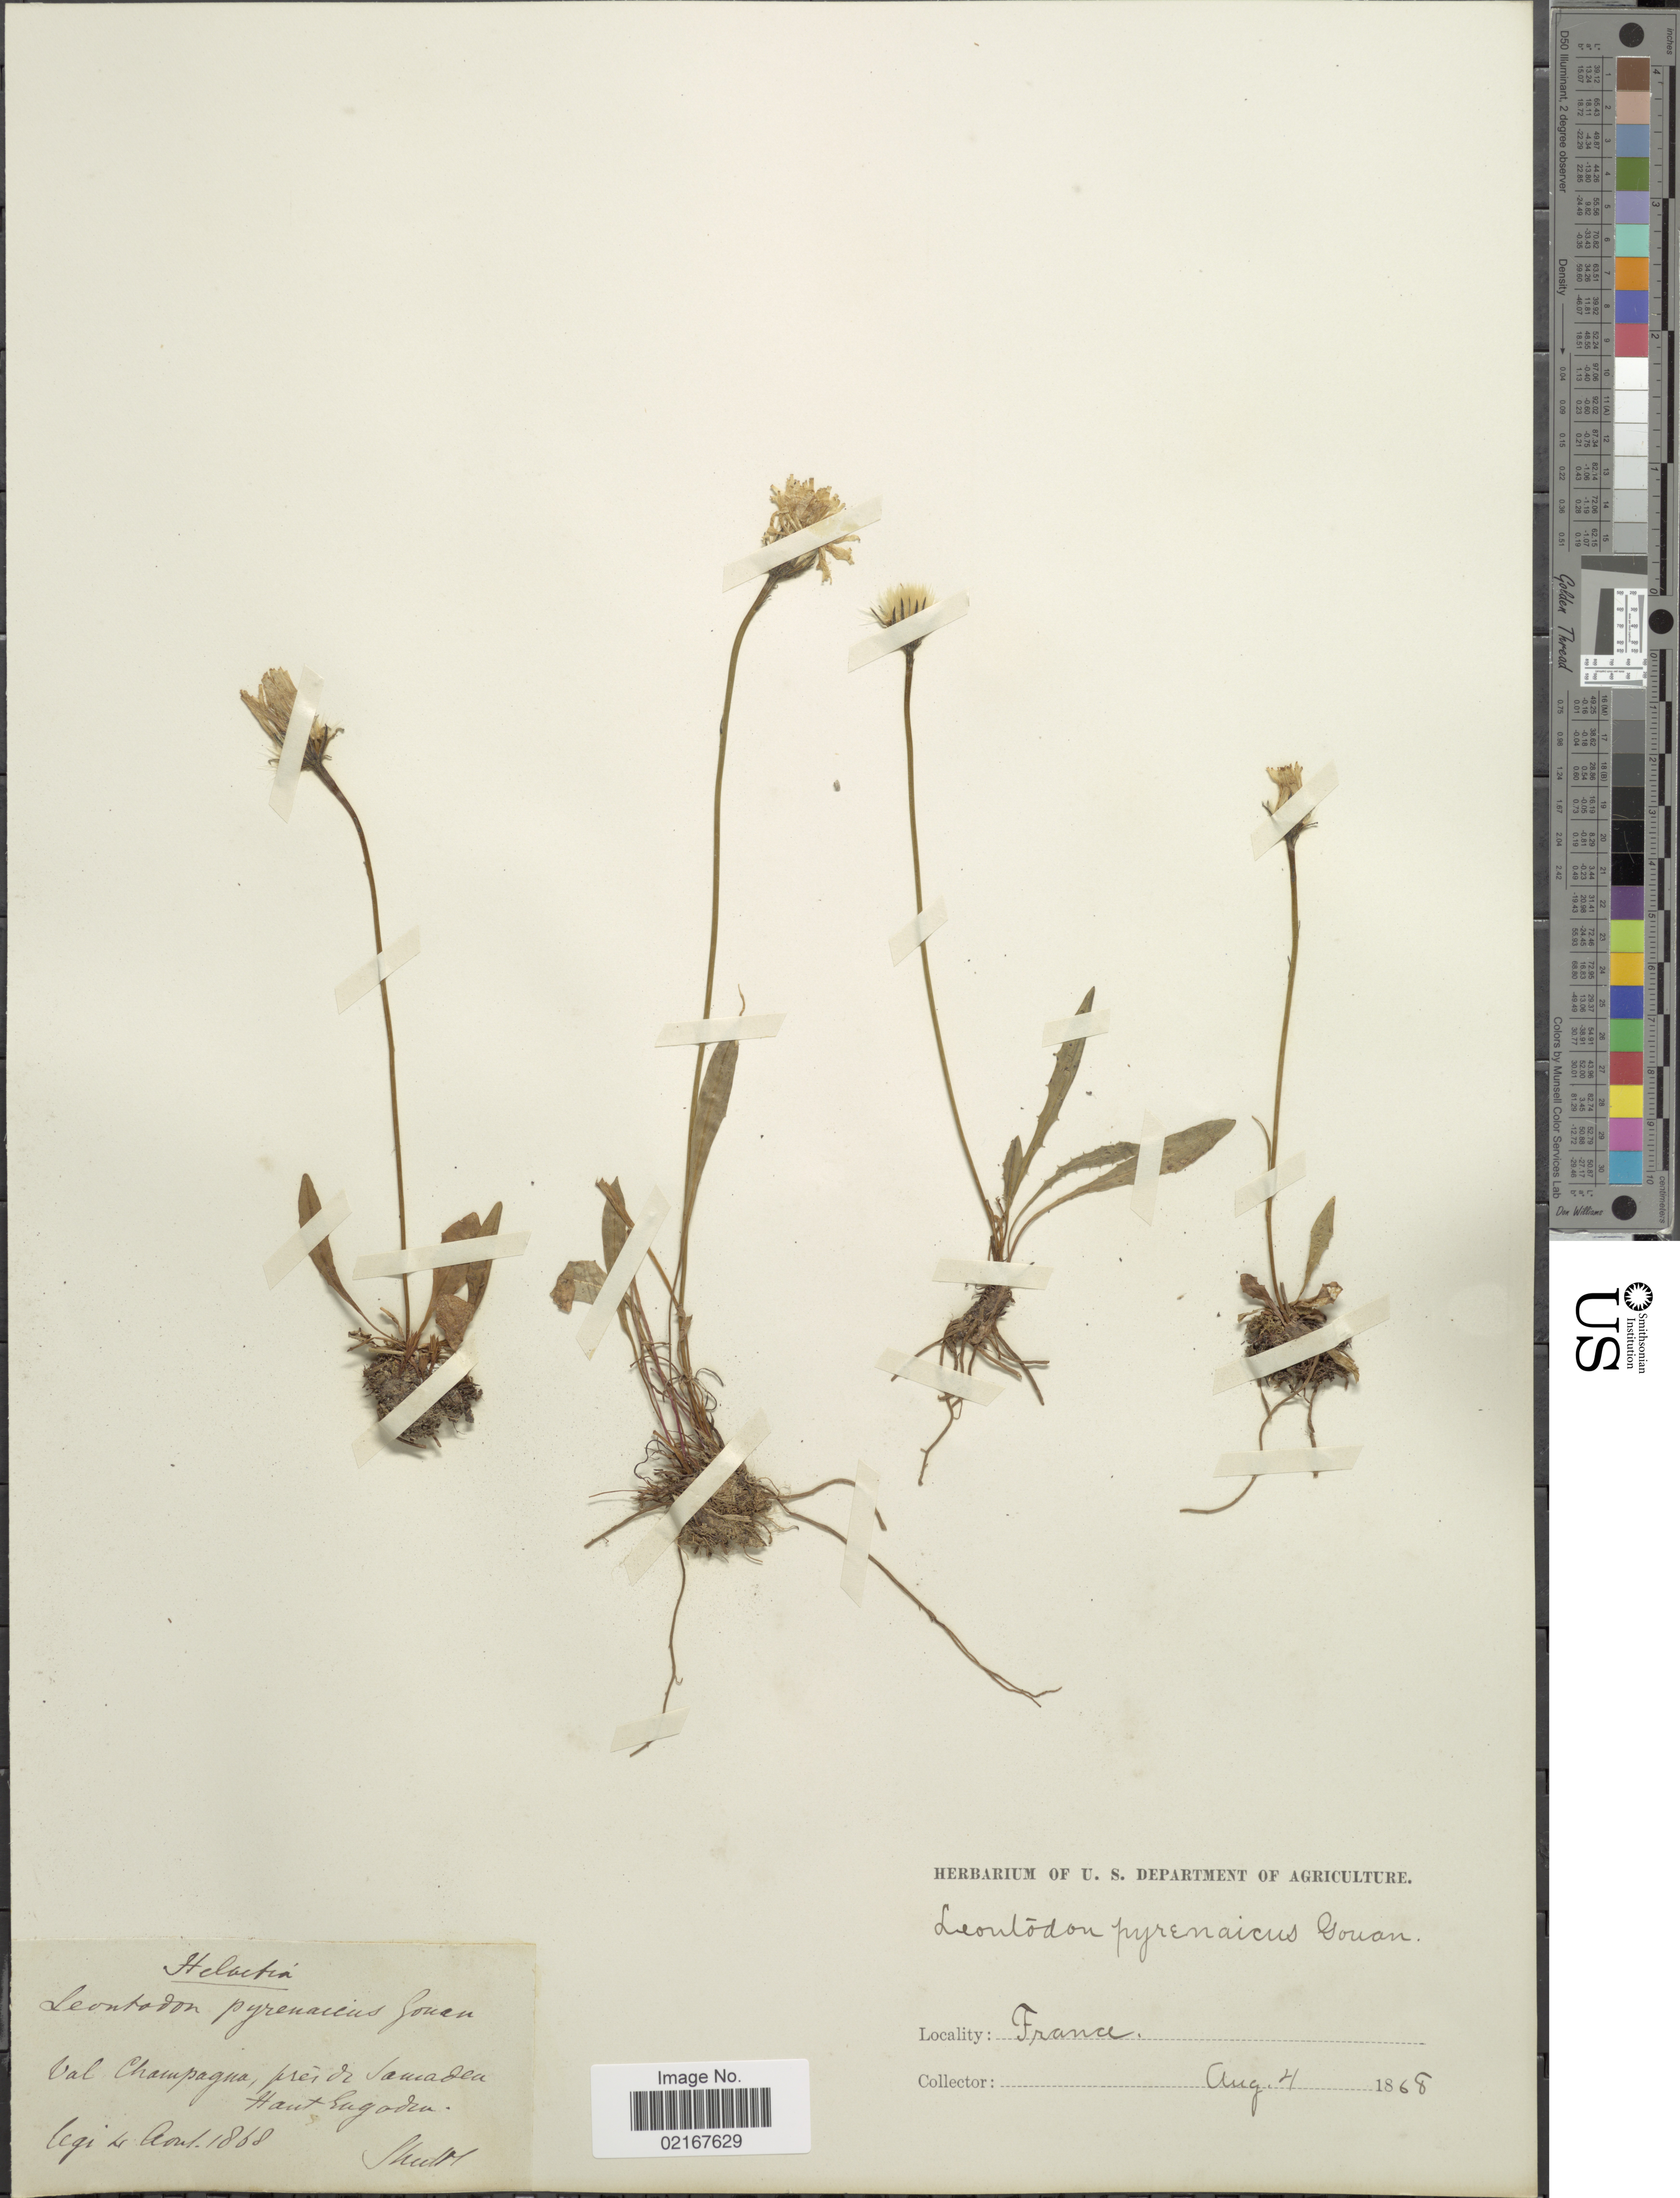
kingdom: Plantae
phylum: Tracheophyta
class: Magnoliopsida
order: Asterales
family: Asteraceae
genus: Scorzoneroides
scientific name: Scorzoneroides pyrenaica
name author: (Gouan) Holub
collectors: -. Shultz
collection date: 1868-08-04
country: France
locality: Val Champagna, pres de Samadea, Haut Sugaden [interpreted]